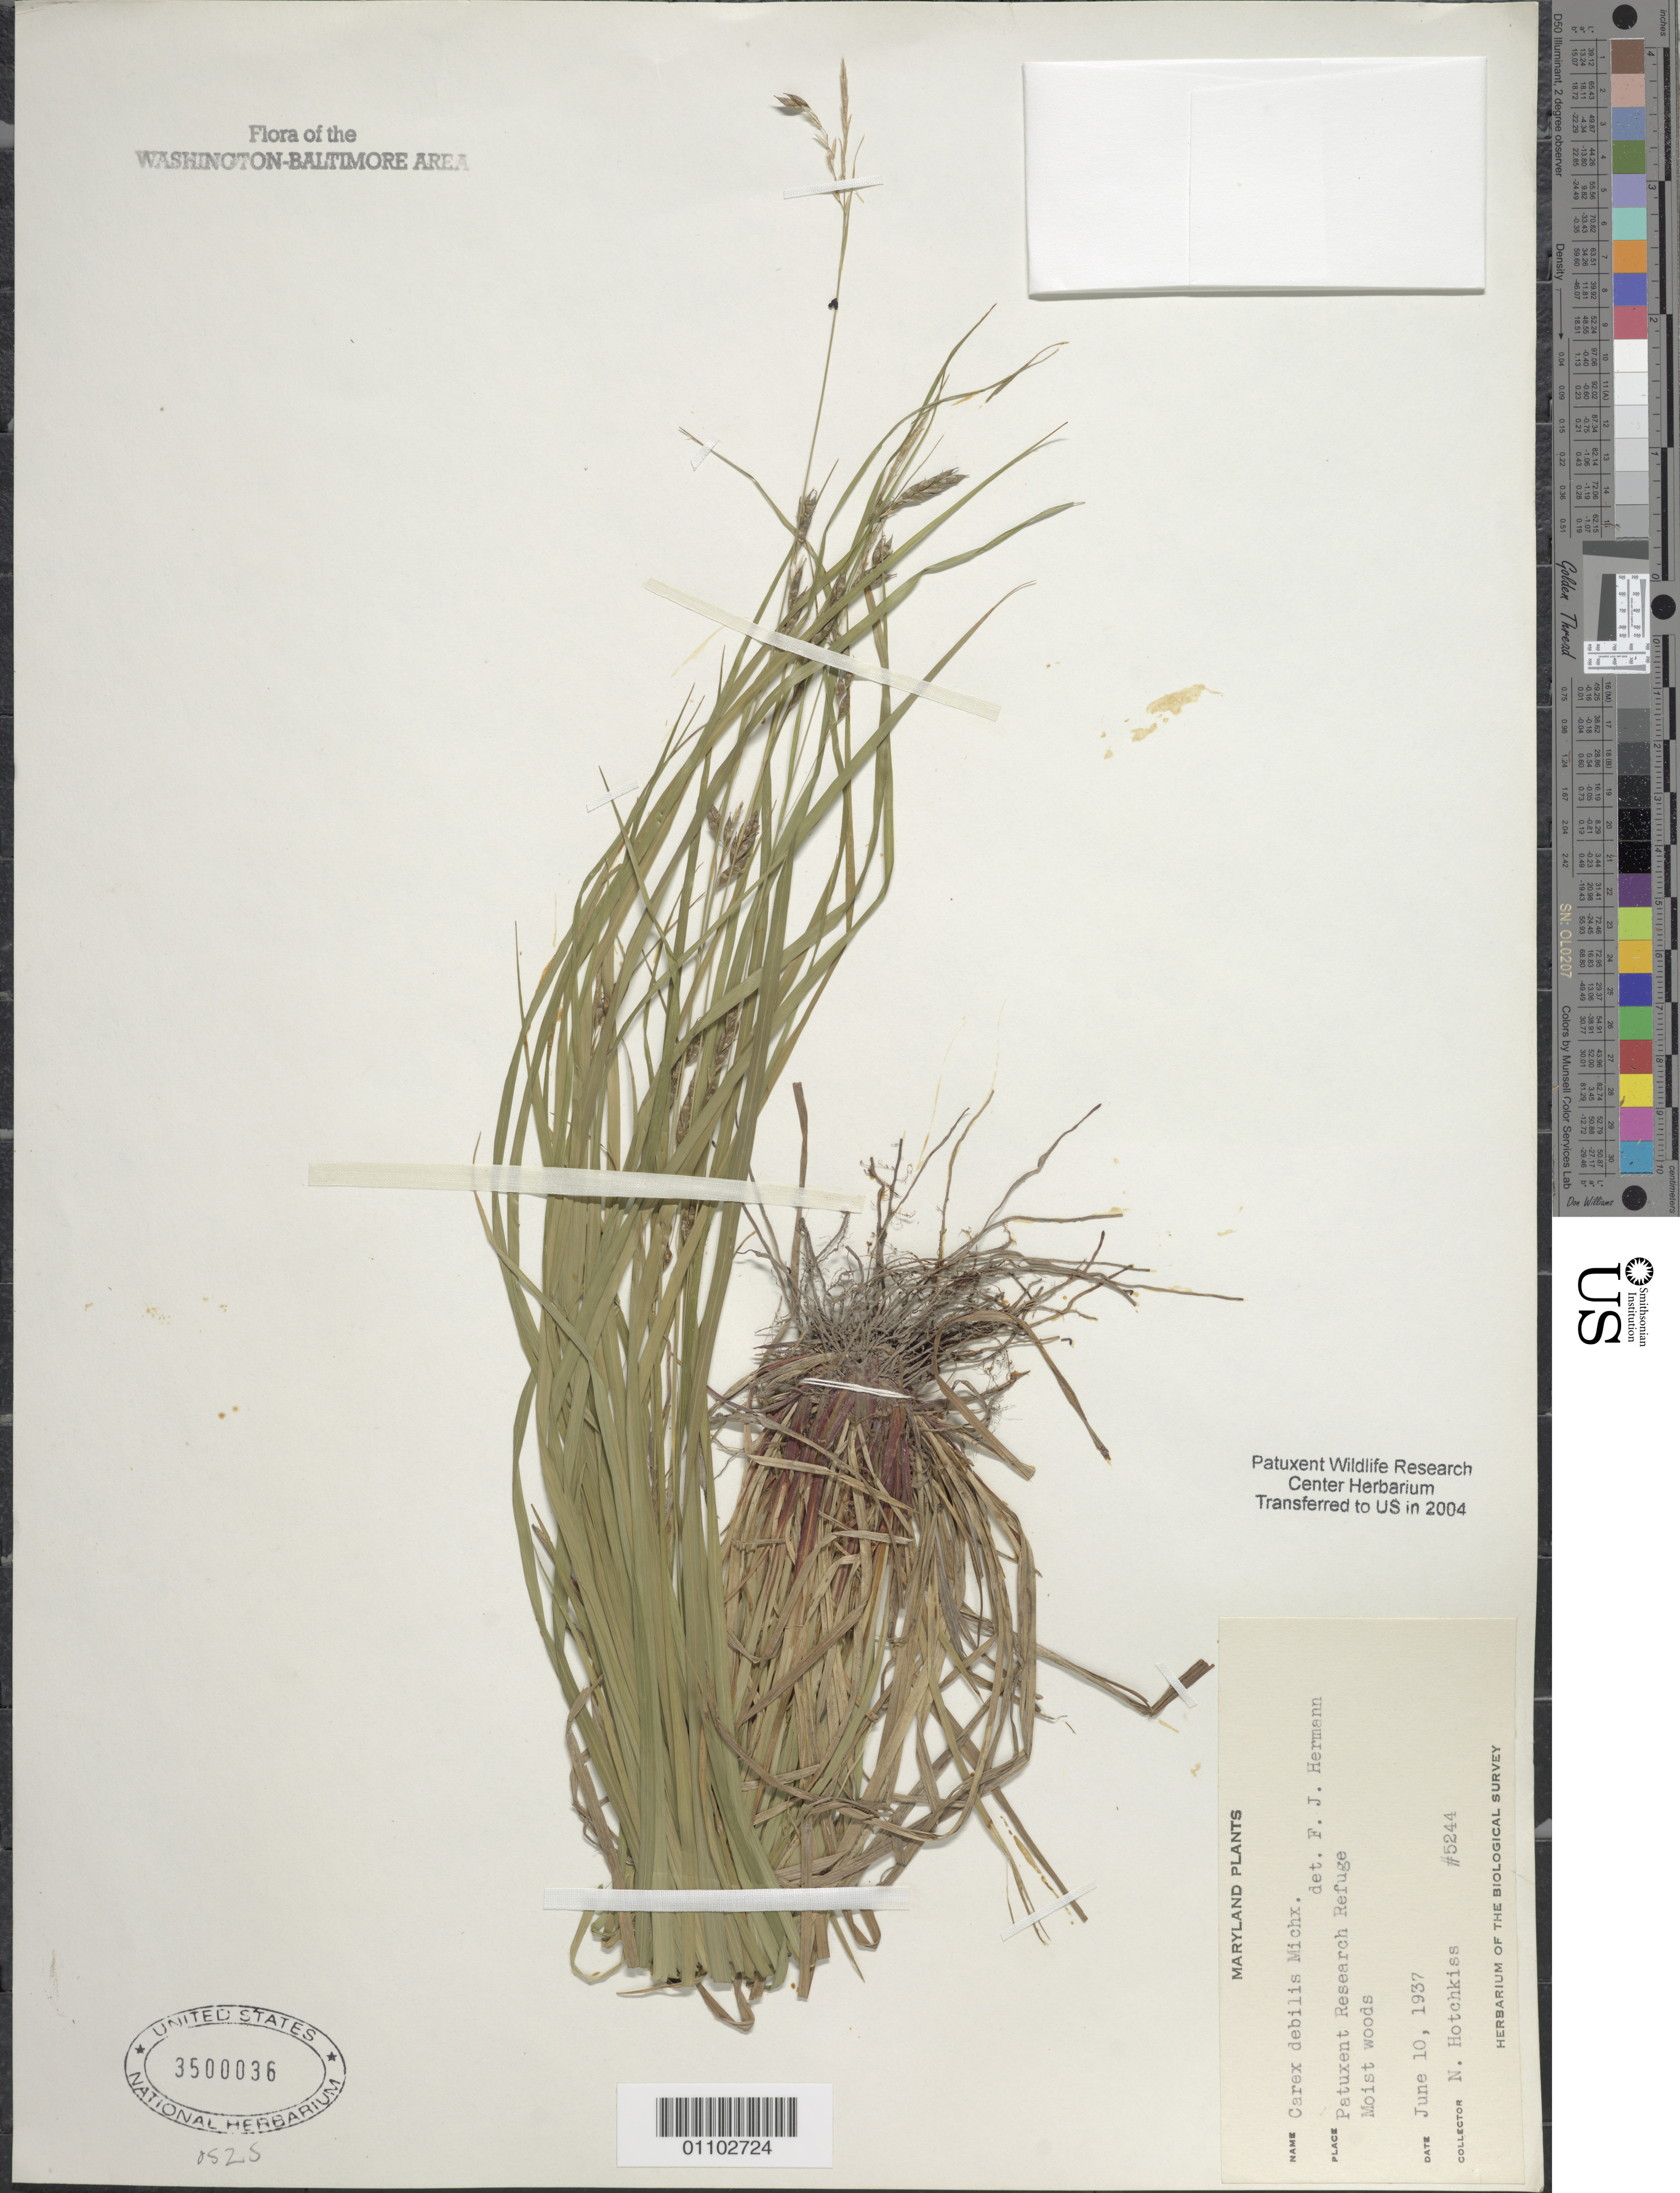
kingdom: Plantae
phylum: Tracheophyta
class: Liliopsida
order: Poales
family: Cyperaceae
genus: Carex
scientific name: Carex debilis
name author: Michx.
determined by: Hermann, F. J.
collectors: N. Hotchkiss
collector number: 5244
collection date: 1937-06-10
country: United States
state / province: Maryland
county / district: Prince George's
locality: Patuxent Research Refuge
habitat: Moist woods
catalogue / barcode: US 3500036